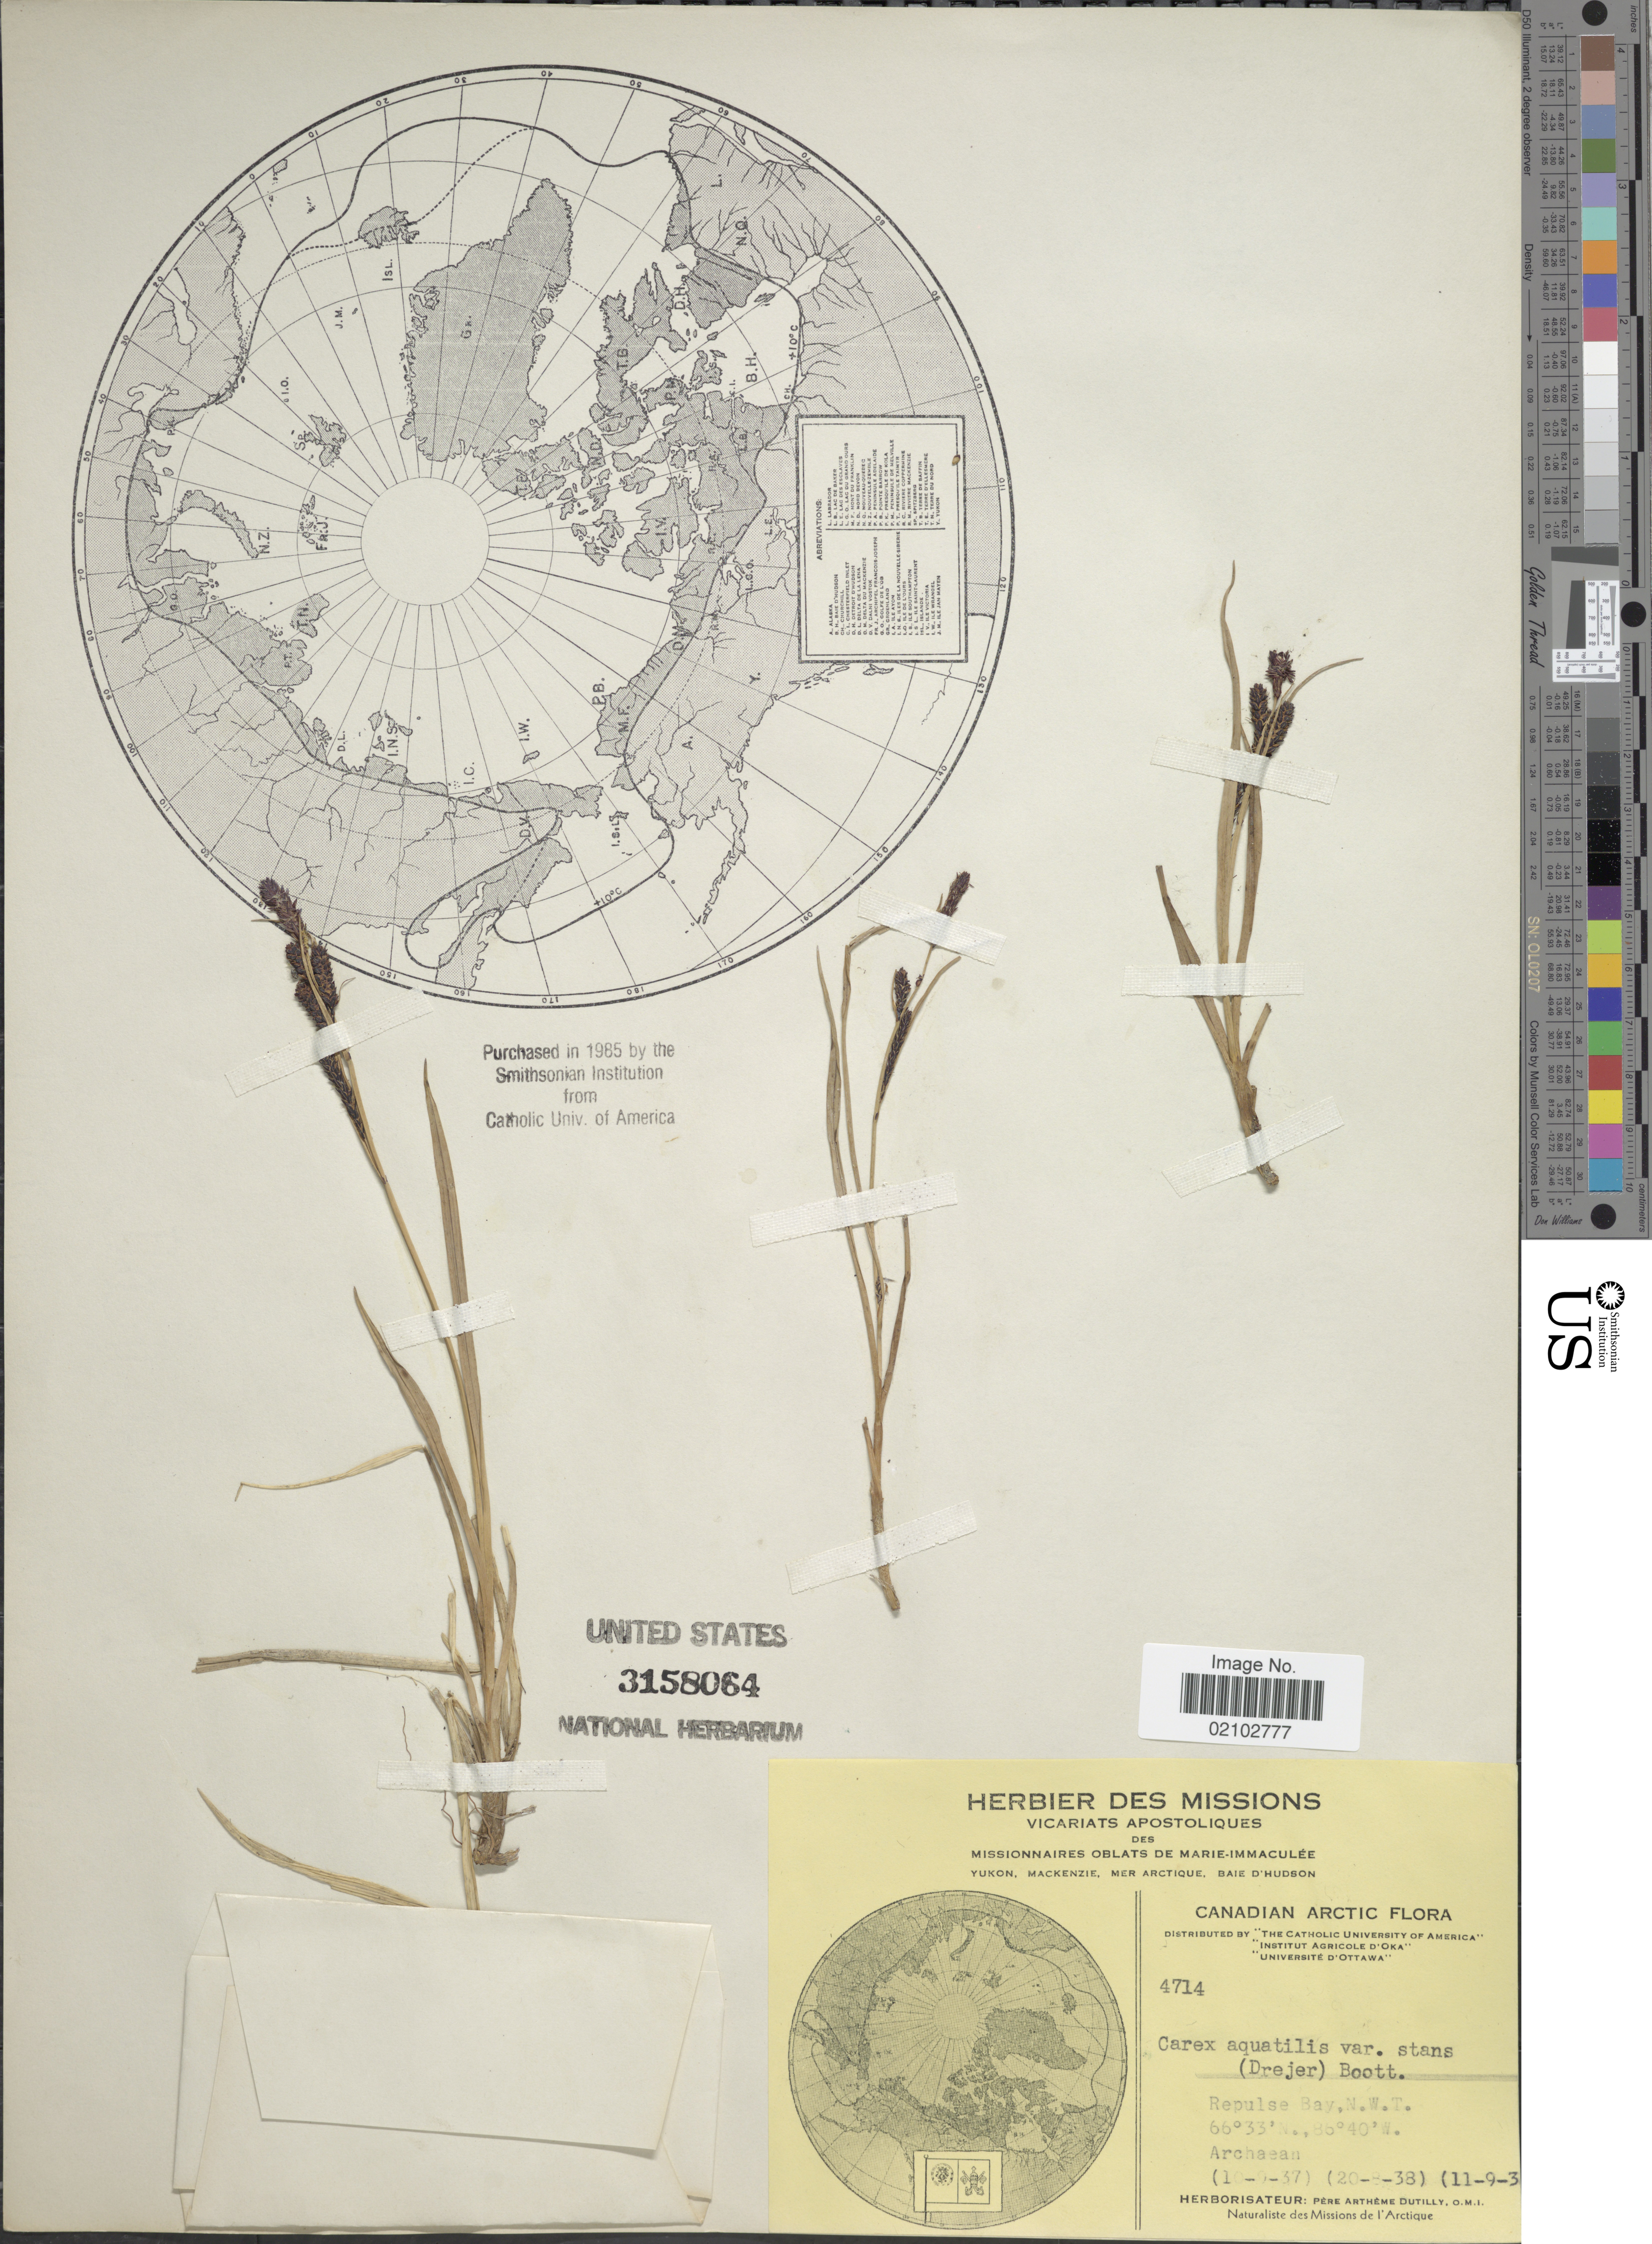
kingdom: Plantae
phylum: Tracheophyta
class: Liliopsida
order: Poales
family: Cyperaceae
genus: Carex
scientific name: Carex aquatilis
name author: Wahlenb.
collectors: A. Dutilly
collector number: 4714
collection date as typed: Transcribed d/m/y: 10/9/37 to 11/9/38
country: Canada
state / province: Northwest Territories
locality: Canadian Arctic, Repulse Bay.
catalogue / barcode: US 3158064